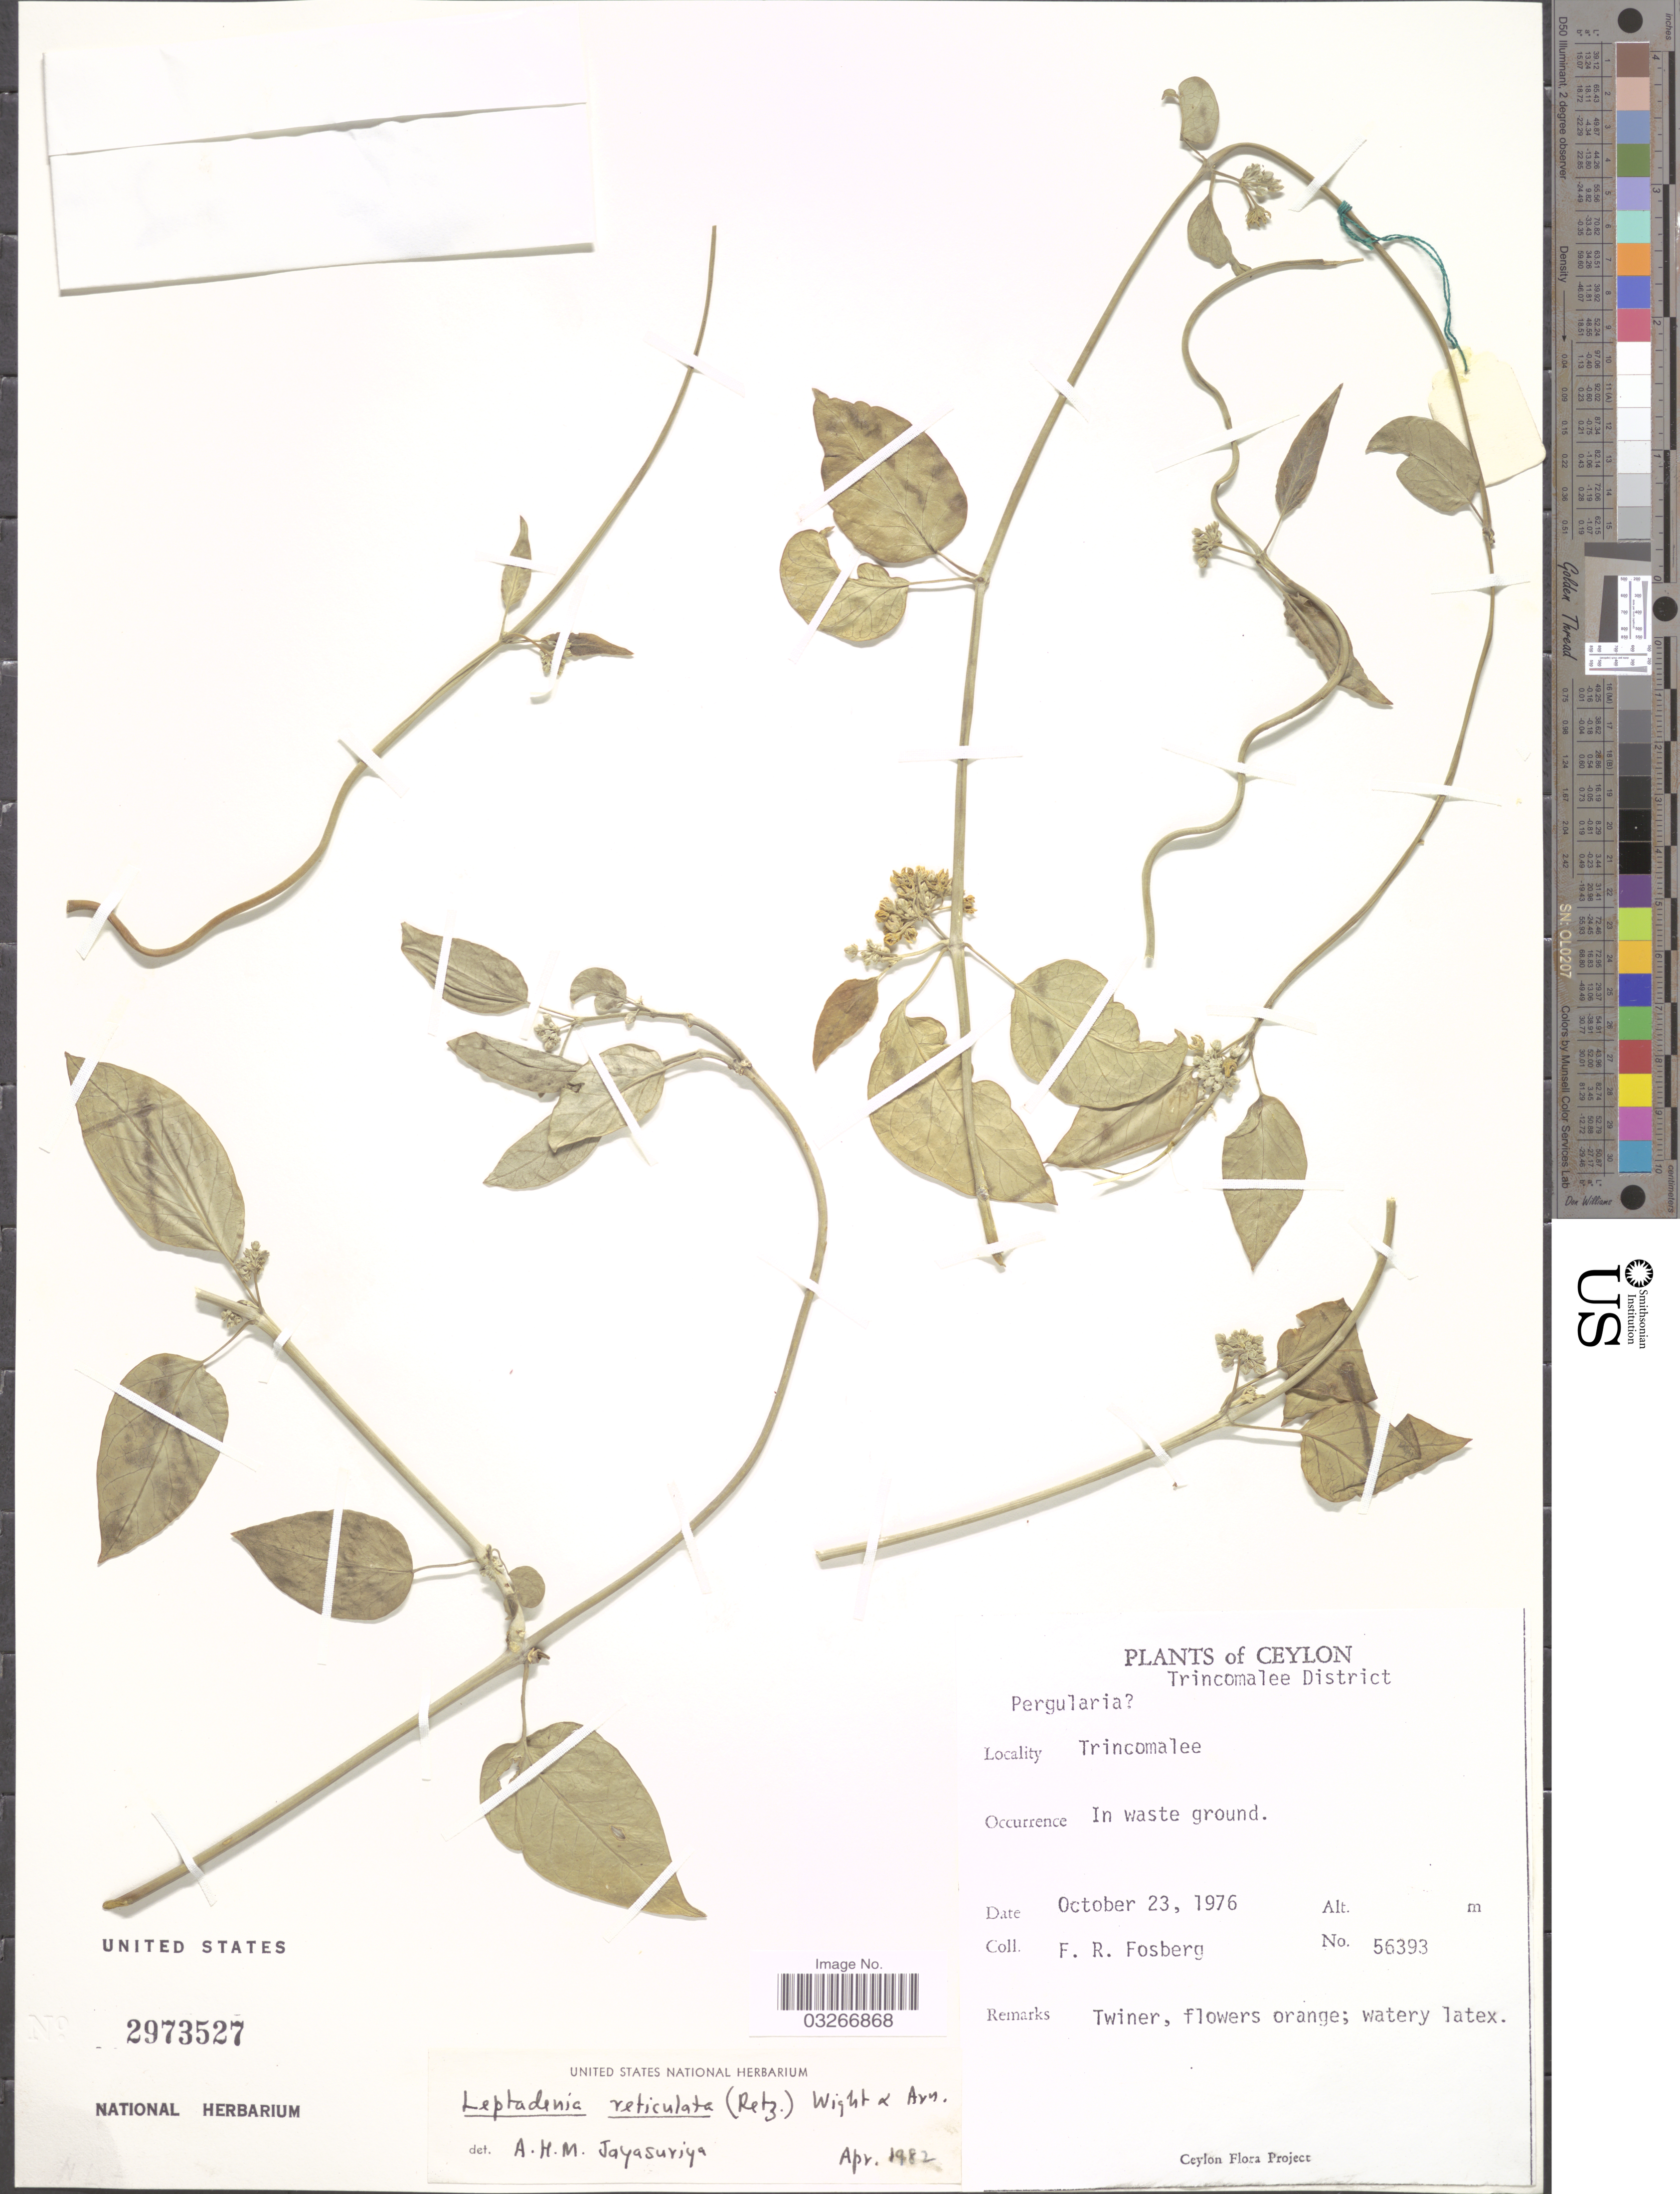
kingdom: Plantae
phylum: Tracheophyta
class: Magnoliopsida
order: Gentianales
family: Apocynaceae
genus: Leptadenia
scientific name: Leptadenia reticulata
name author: (Retz.) Wight & Arn.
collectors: F. R. Fosberg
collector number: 56393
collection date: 1976-10-23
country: Sri Lanka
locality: Ceylon, Trincomalee District, Trincomalee.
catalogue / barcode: US 2973527